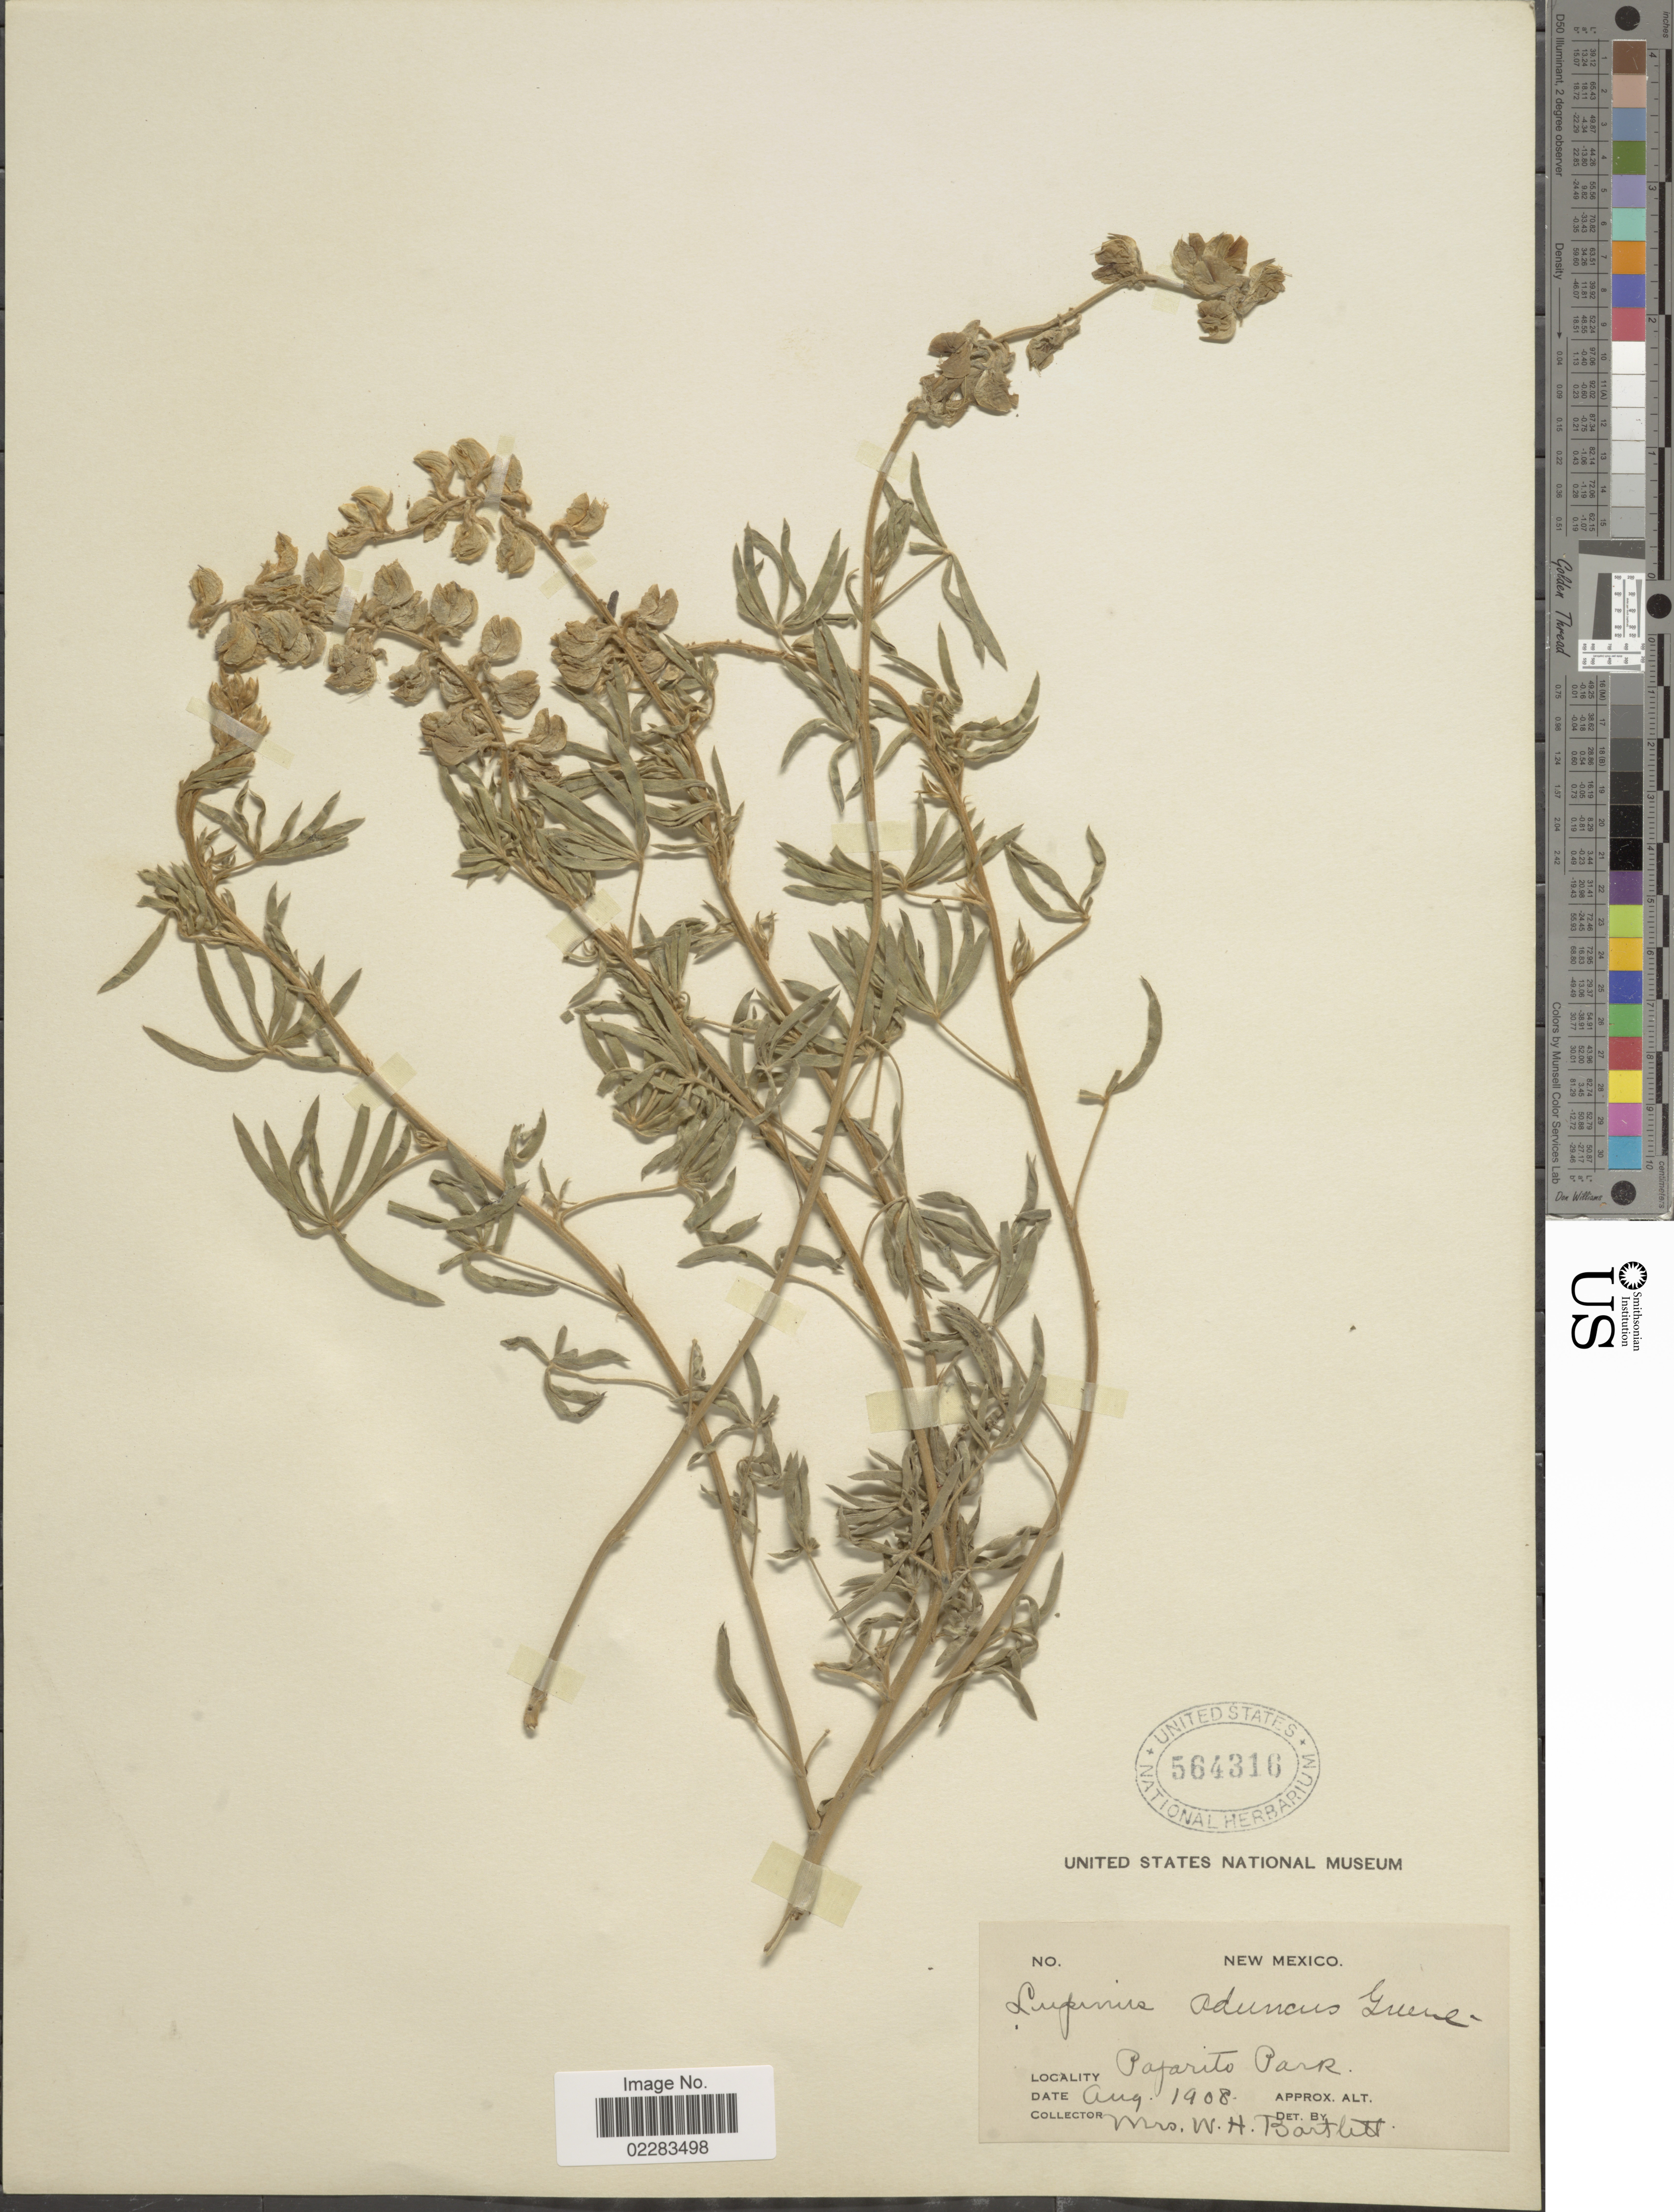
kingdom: Plantae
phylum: Tracheophyta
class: Magnoliopsida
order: Fabales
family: Fabaceae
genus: Lupinus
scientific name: Lupinus aduncus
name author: Greene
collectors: W. Bartlett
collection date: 1908-08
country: United States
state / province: New Mexico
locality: Pajarito Park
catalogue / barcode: US 564316